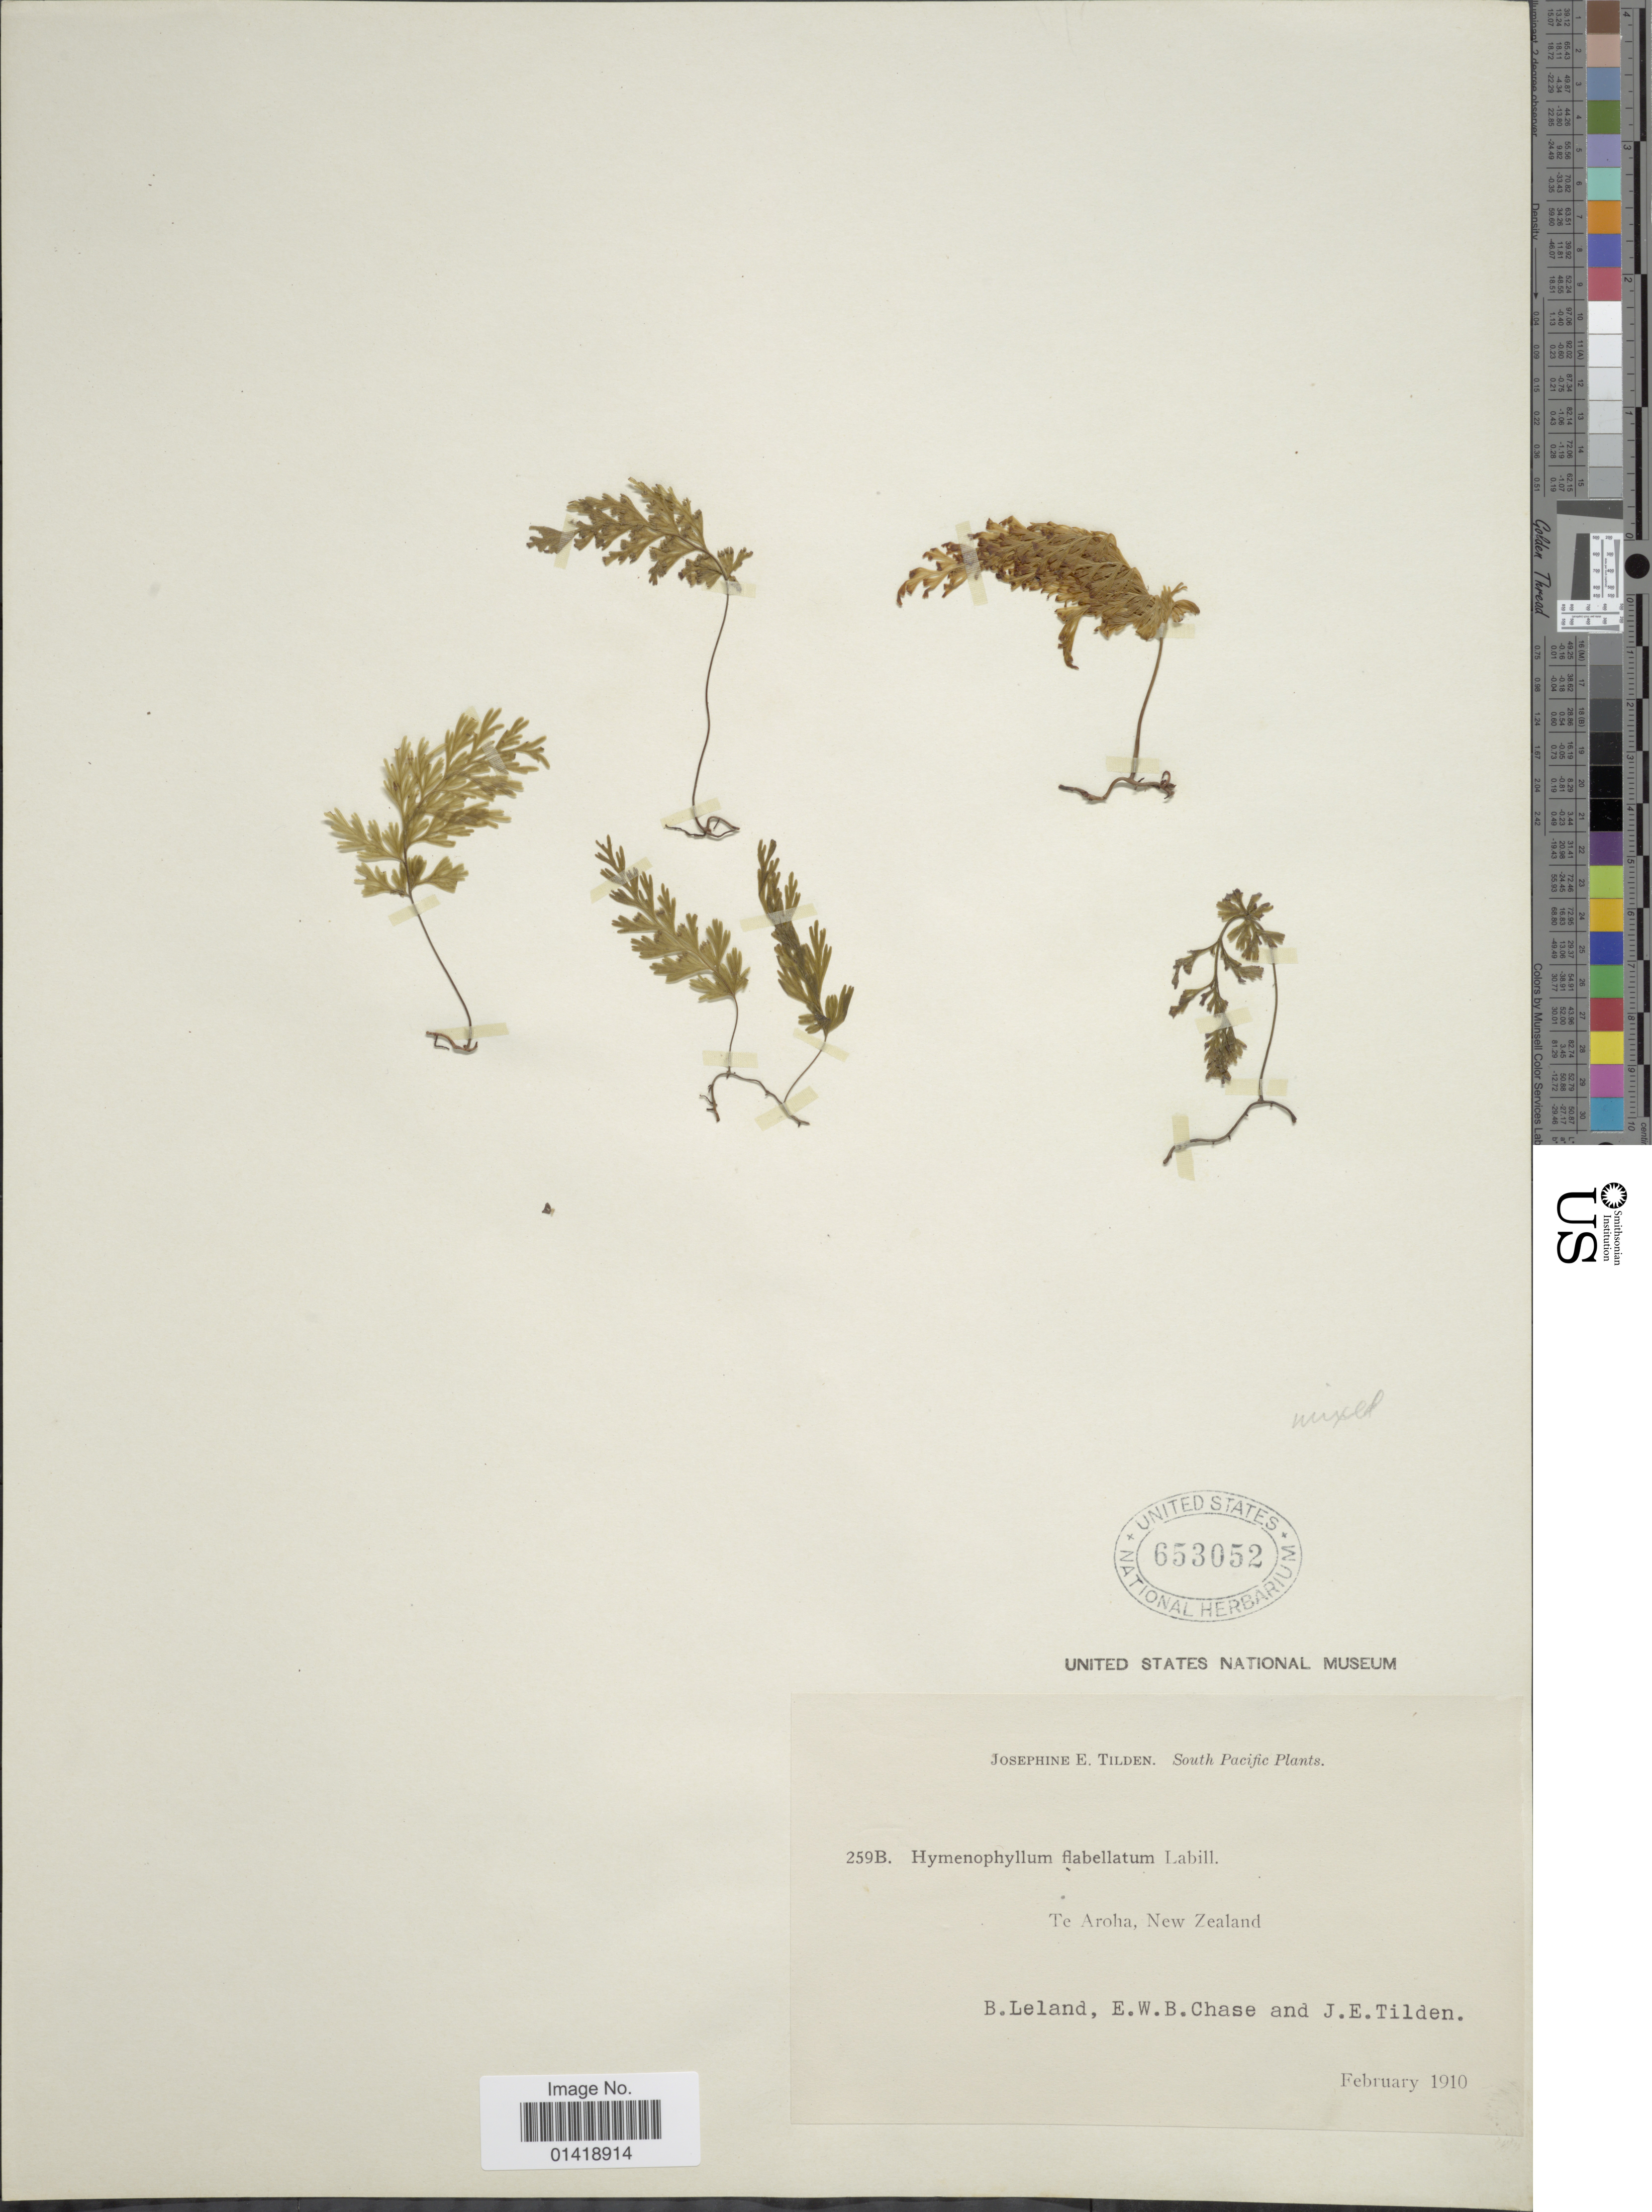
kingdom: Plantae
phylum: Tracheophyta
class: Polypodiopsida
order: Hymenophyllales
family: Hymenophyllaceae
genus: Hymenophyllum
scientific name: Hymenophyllum flabellatum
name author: Labill.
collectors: B. Leland, E. W. Chase & J. E. Tilden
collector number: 259B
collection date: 1910-02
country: New Zealand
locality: South Pacific. Te Aroha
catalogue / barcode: US 653052